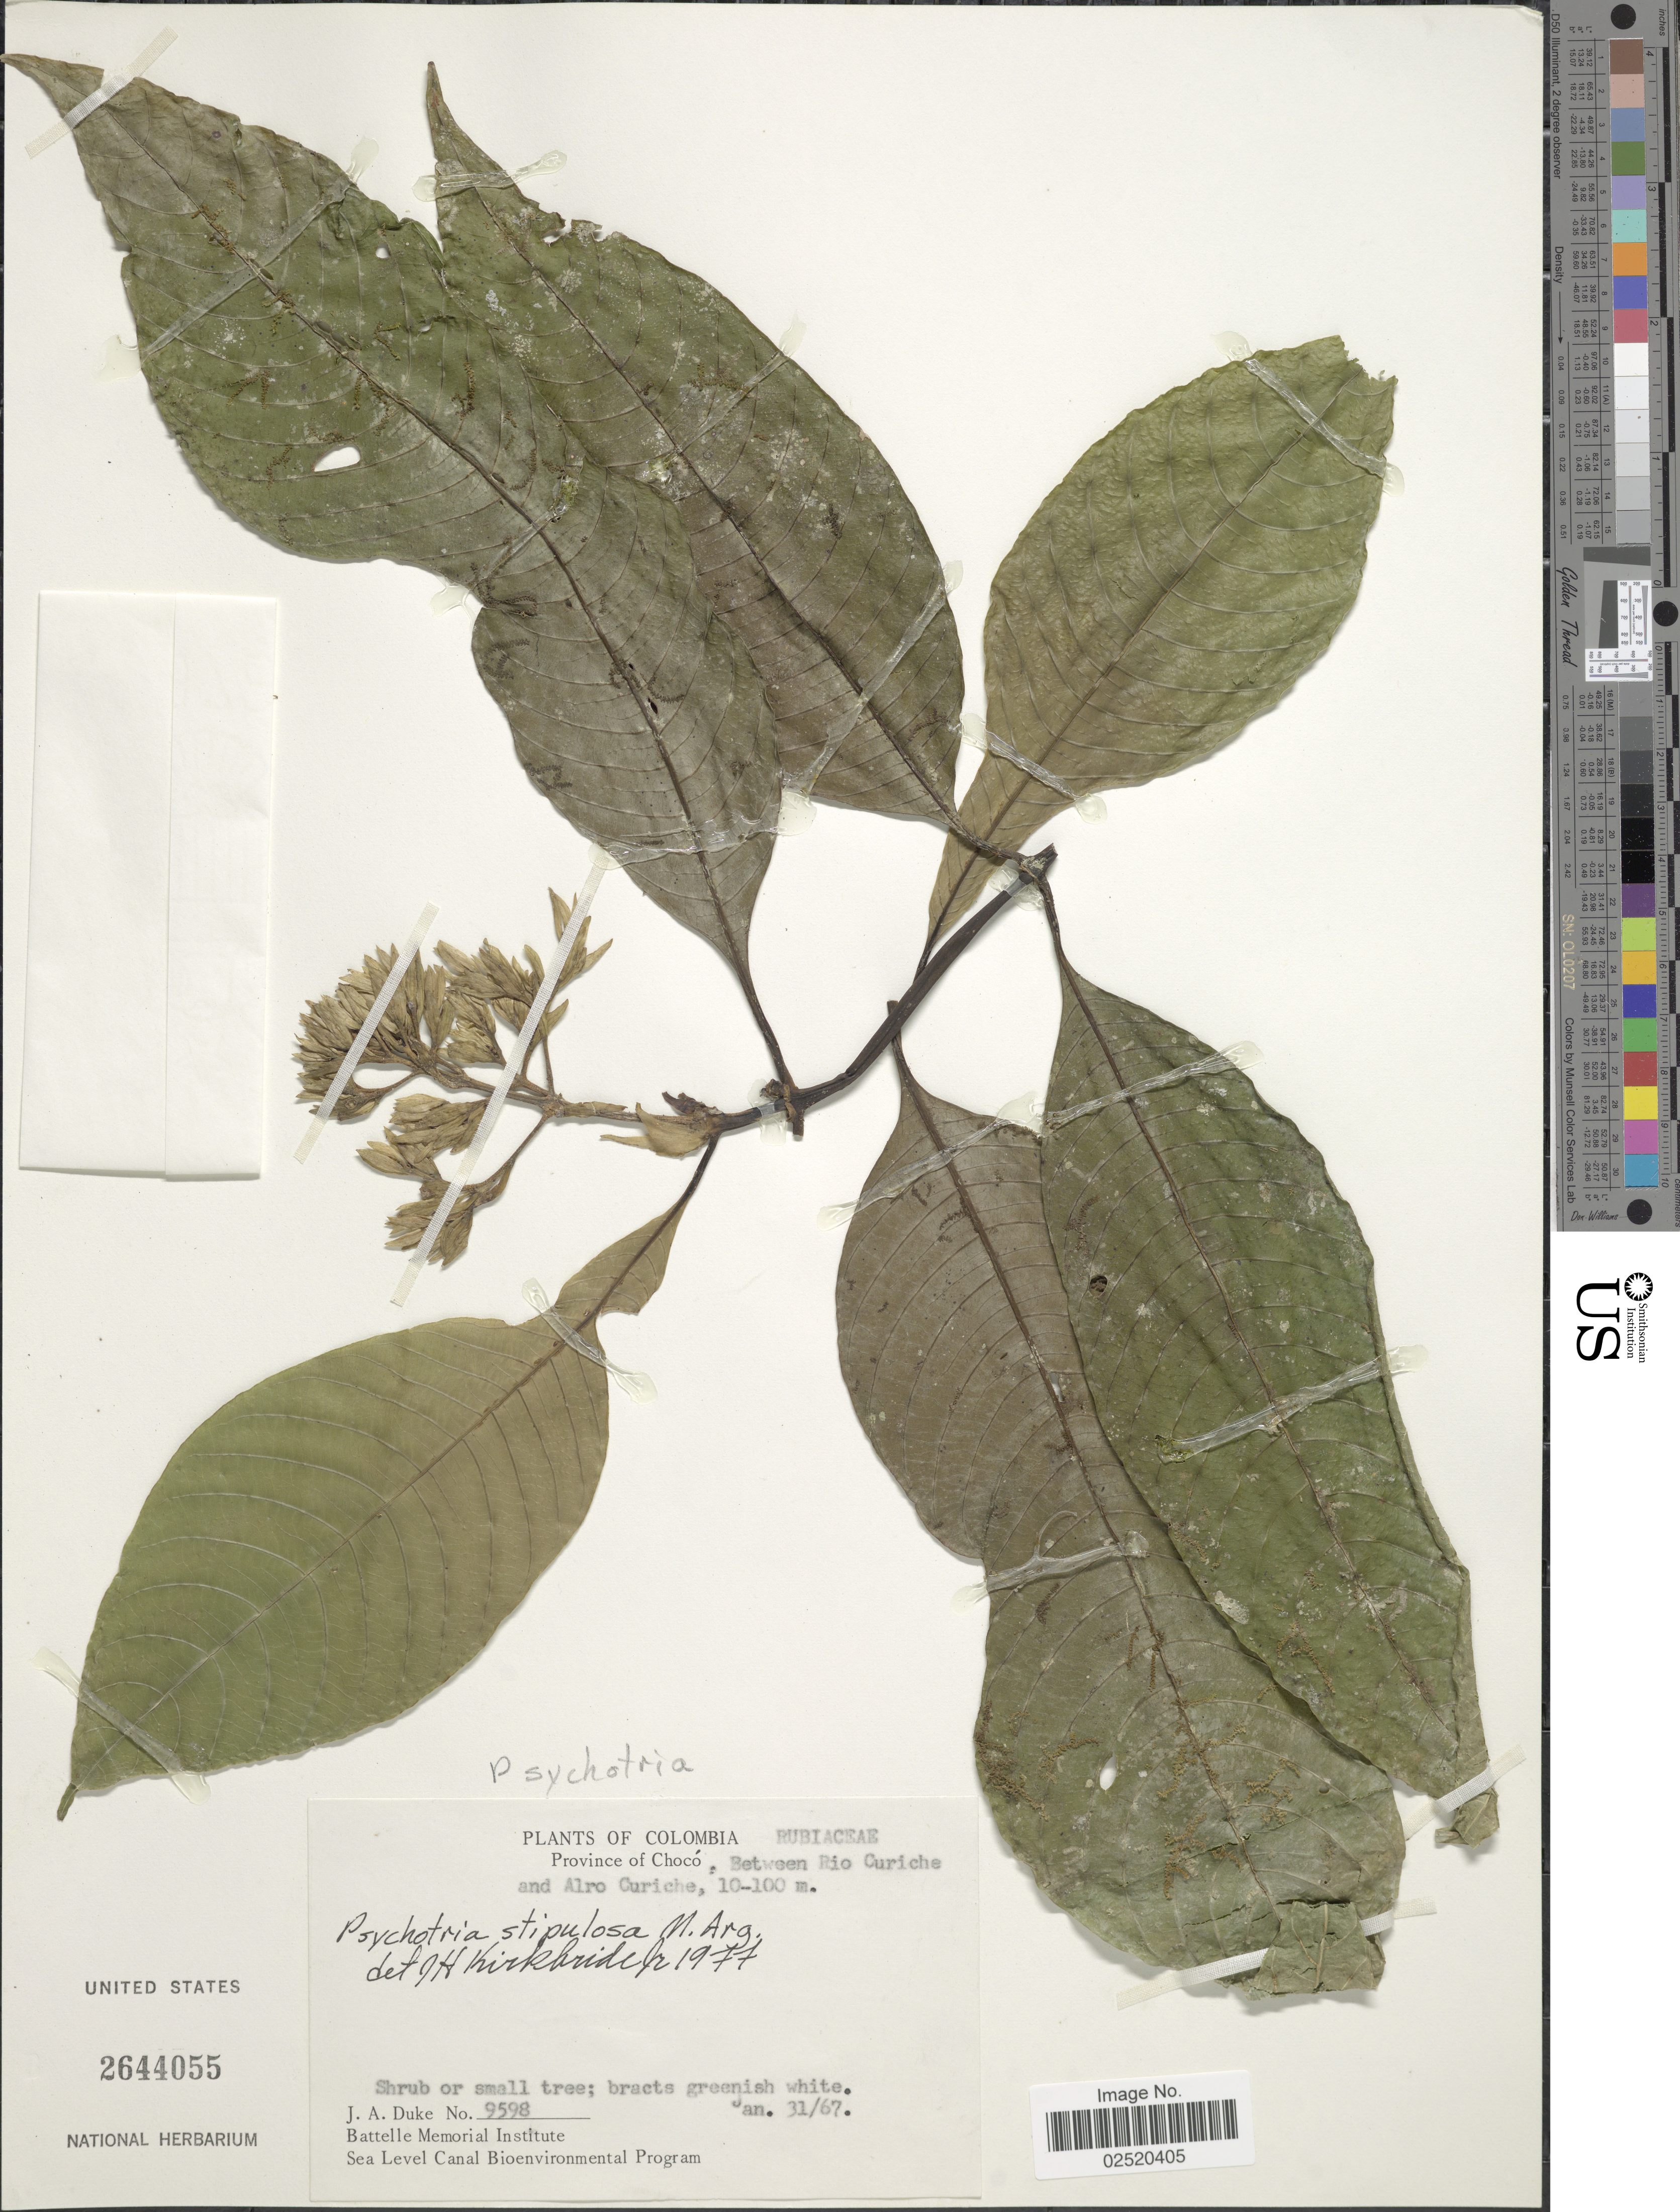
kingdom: Plantae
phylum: Tracheophyta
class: Magnoliopsida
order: Gentianales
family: Rubiaceae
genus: Psychotria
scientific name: Psychotria stipulosa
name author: Müll. Arg.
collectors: J. A. Duke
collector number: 9598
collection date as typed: Transcribed d/m/y: 31/1/67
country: Colombia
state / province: Chocó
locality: Between Rio Curiche and Alro Curiche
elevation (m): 10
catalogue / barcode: US 2644055